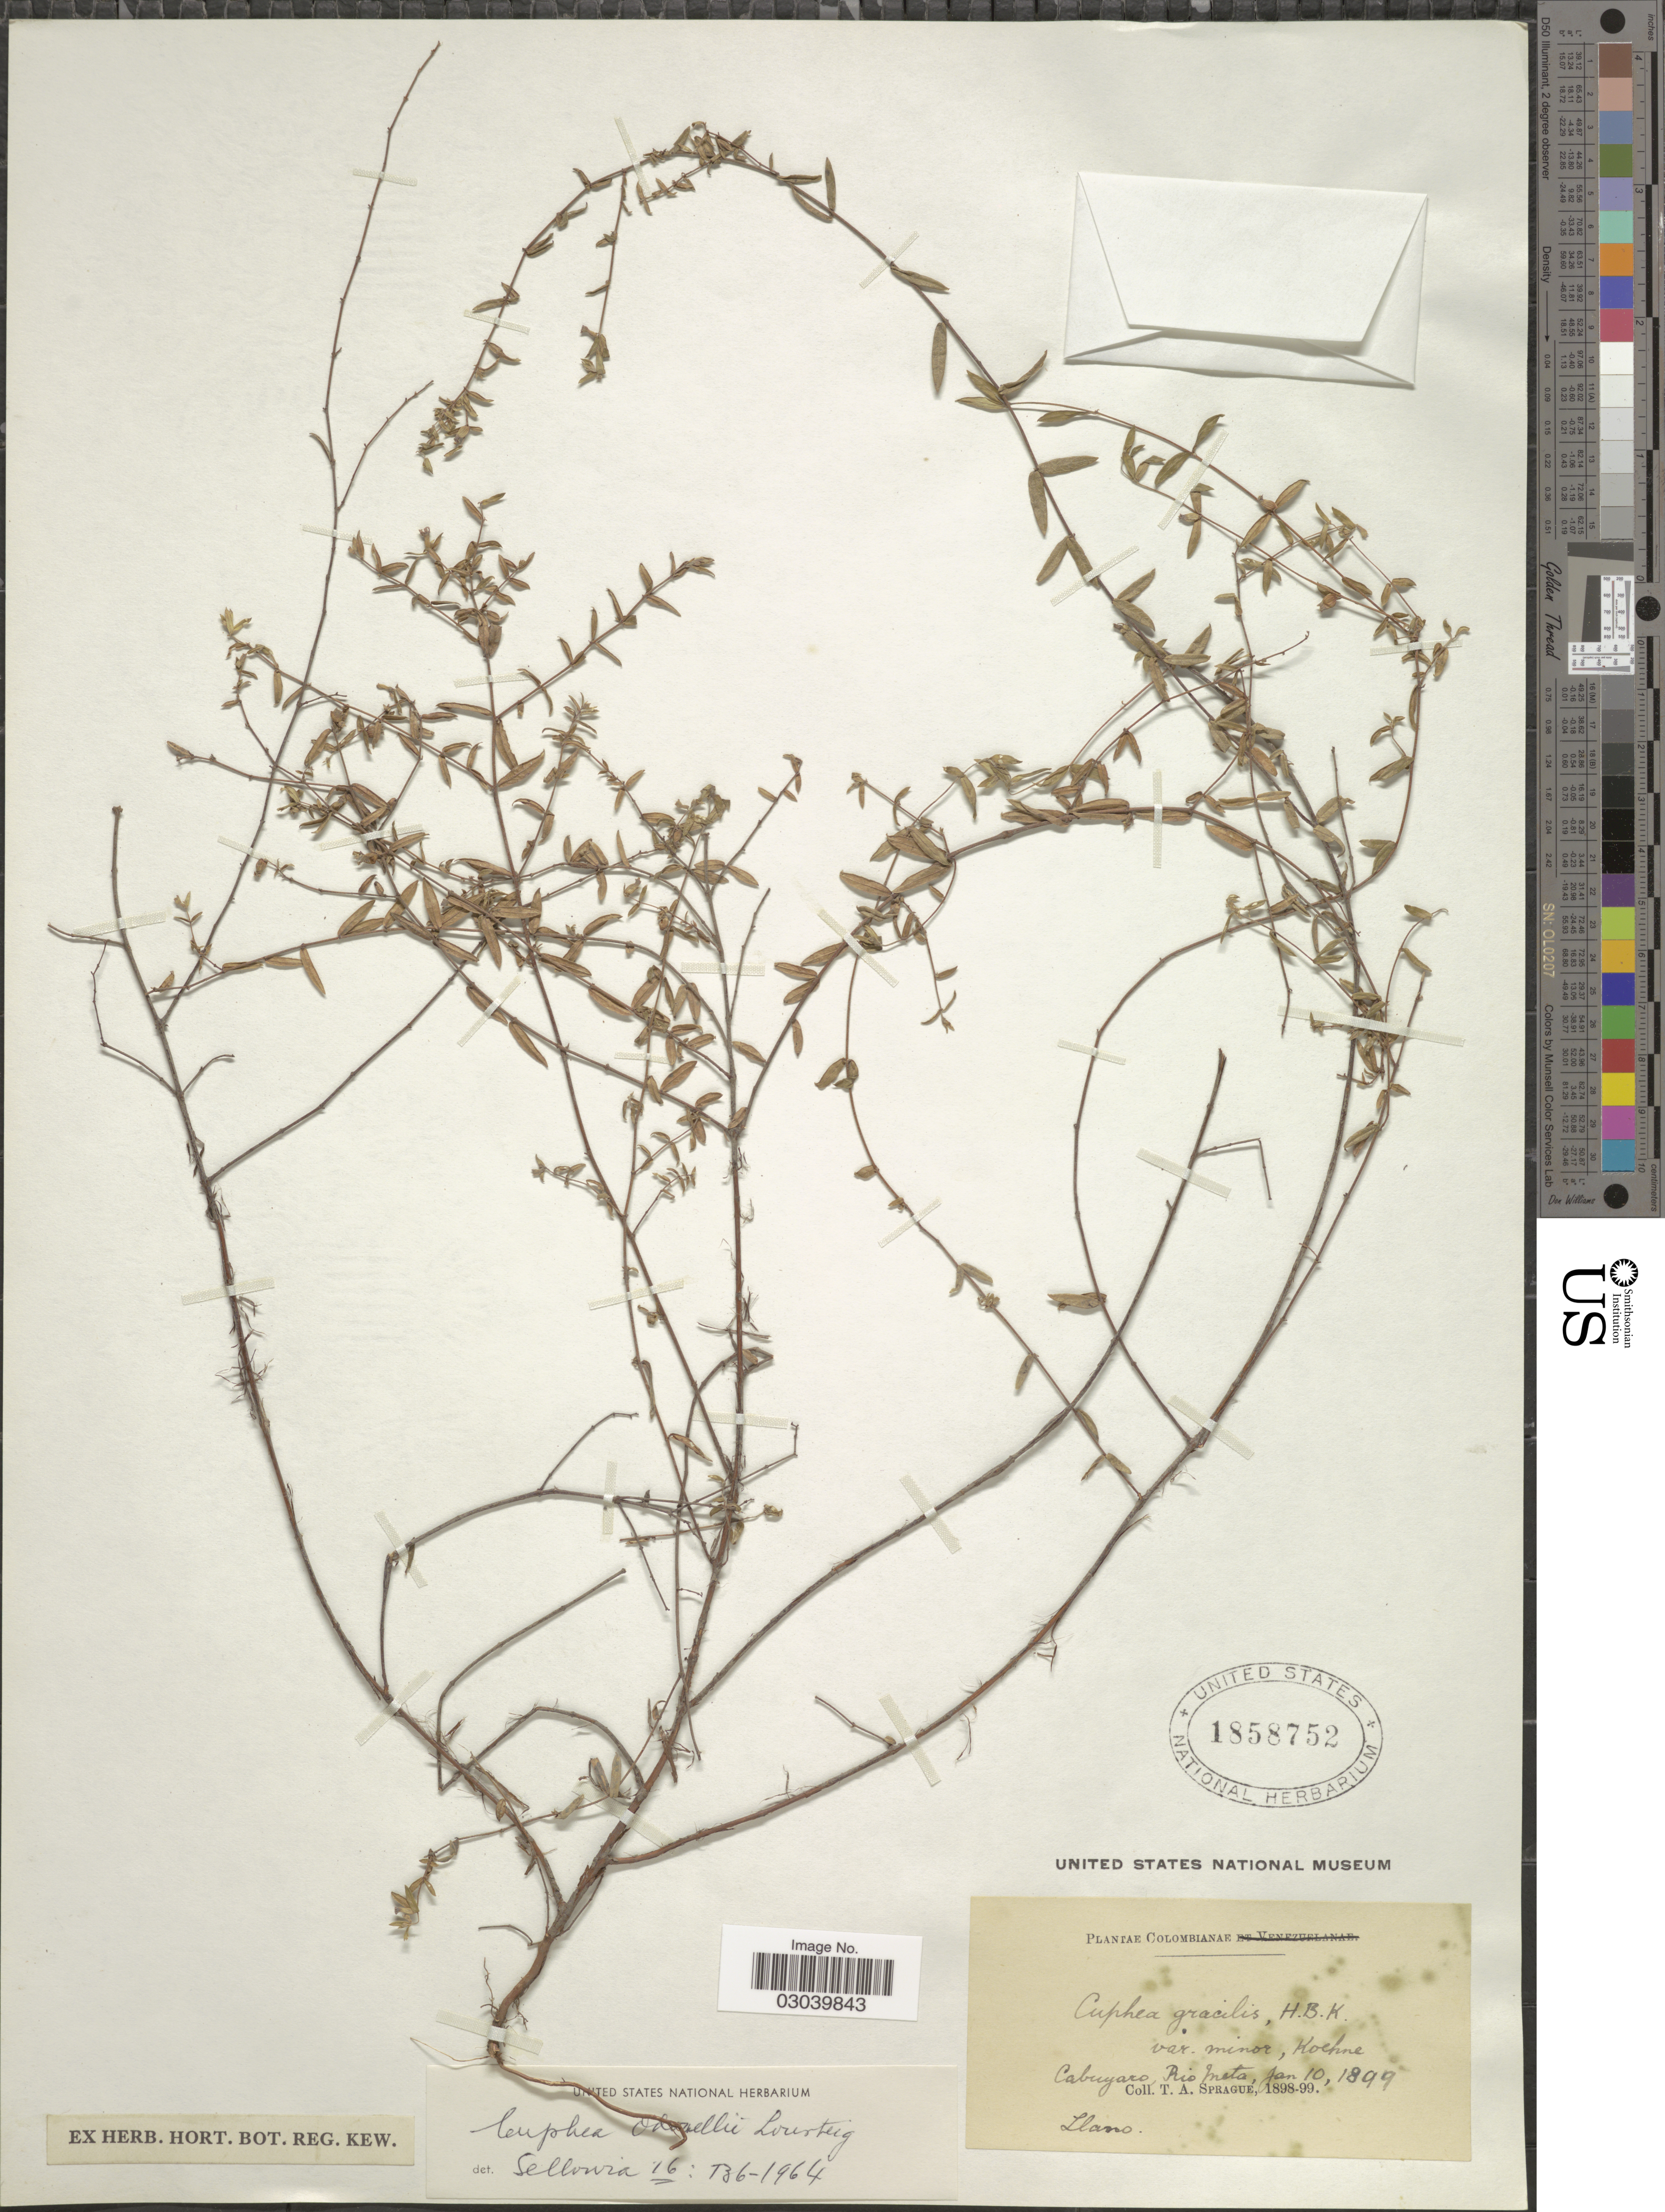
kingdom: Plantae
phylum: Tracheophyta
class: Magnoliopsida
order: Myrtales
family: Lythraceae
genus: Cuphea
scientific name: Cuphea odonellii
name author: Lourteig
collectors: T. A. Sprague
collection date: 1899-01-10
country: Colombia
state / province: Meta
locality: Cabuyaro, Rio Meta. Llano.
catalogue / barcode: US 1858752